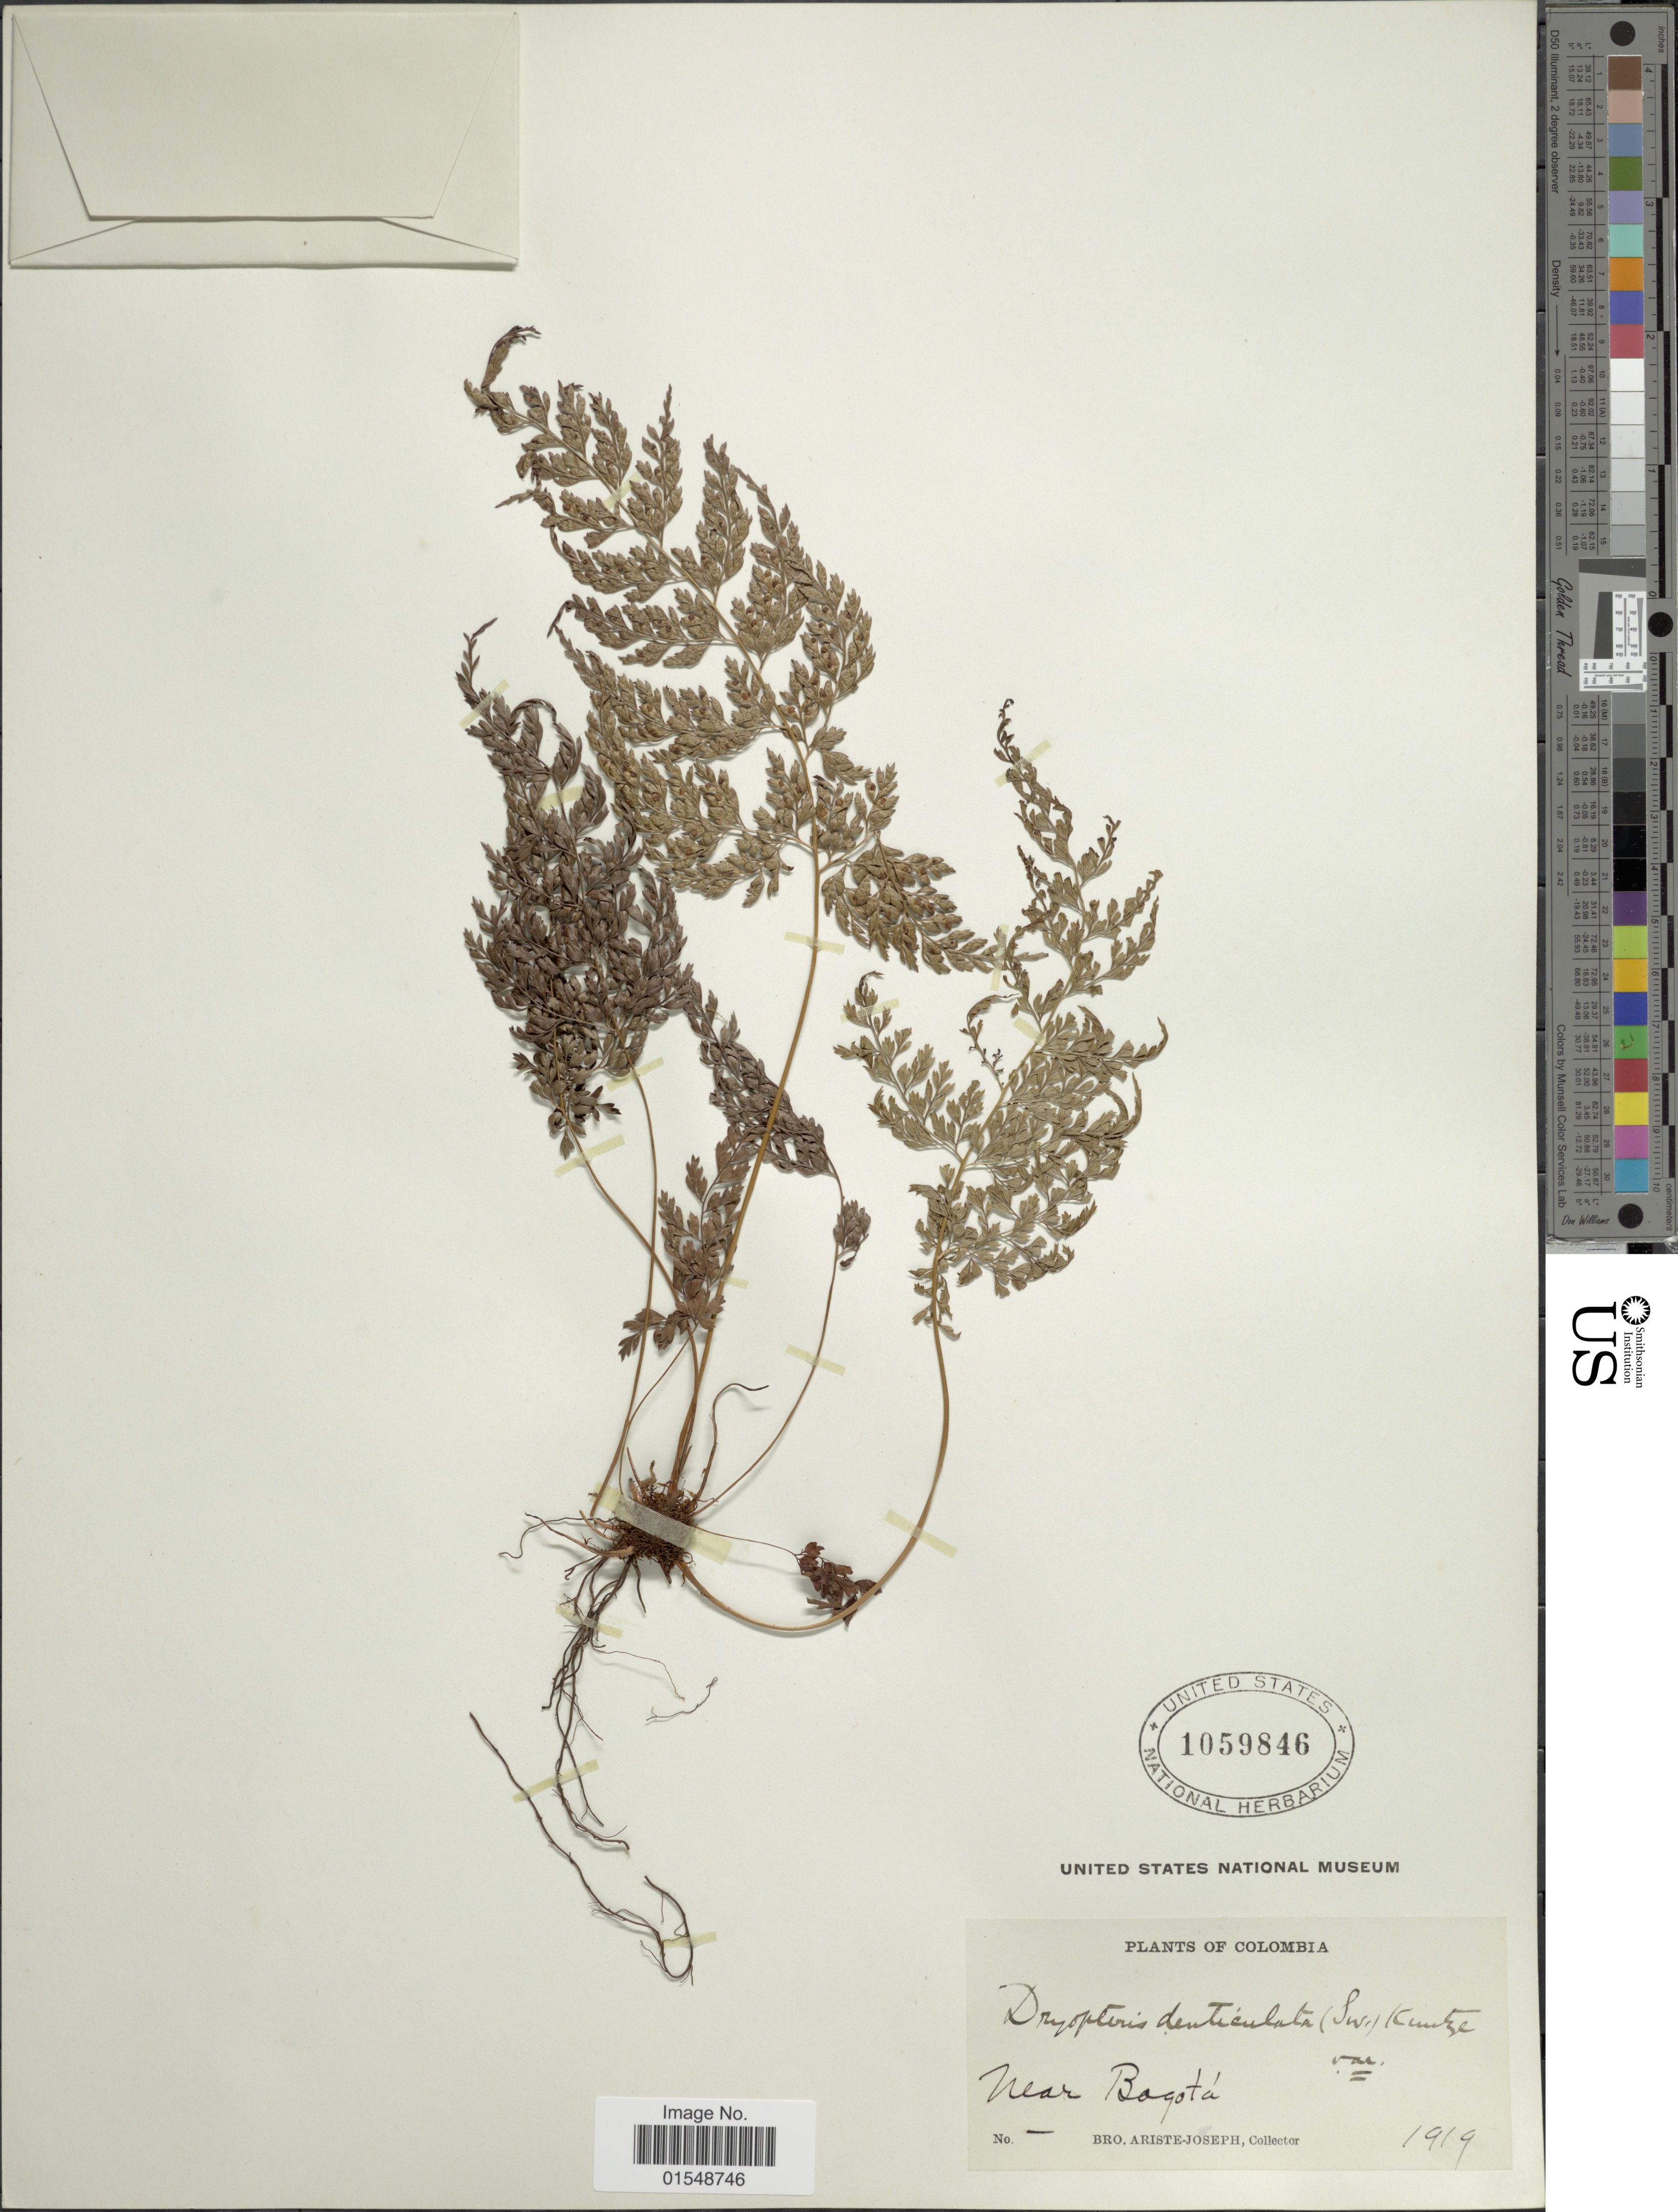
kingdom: Plantae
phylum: Tracheophyta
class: Polypodiopsida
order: Polypodiales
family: Dryopteridaceae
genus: Arachniodes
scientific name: Arachniodes denticulata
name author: (Sw.) Ching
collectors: Bro. Ariste-Joseph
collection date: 1919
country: Colombia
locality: Near Bogotá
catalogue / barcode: US 1059846